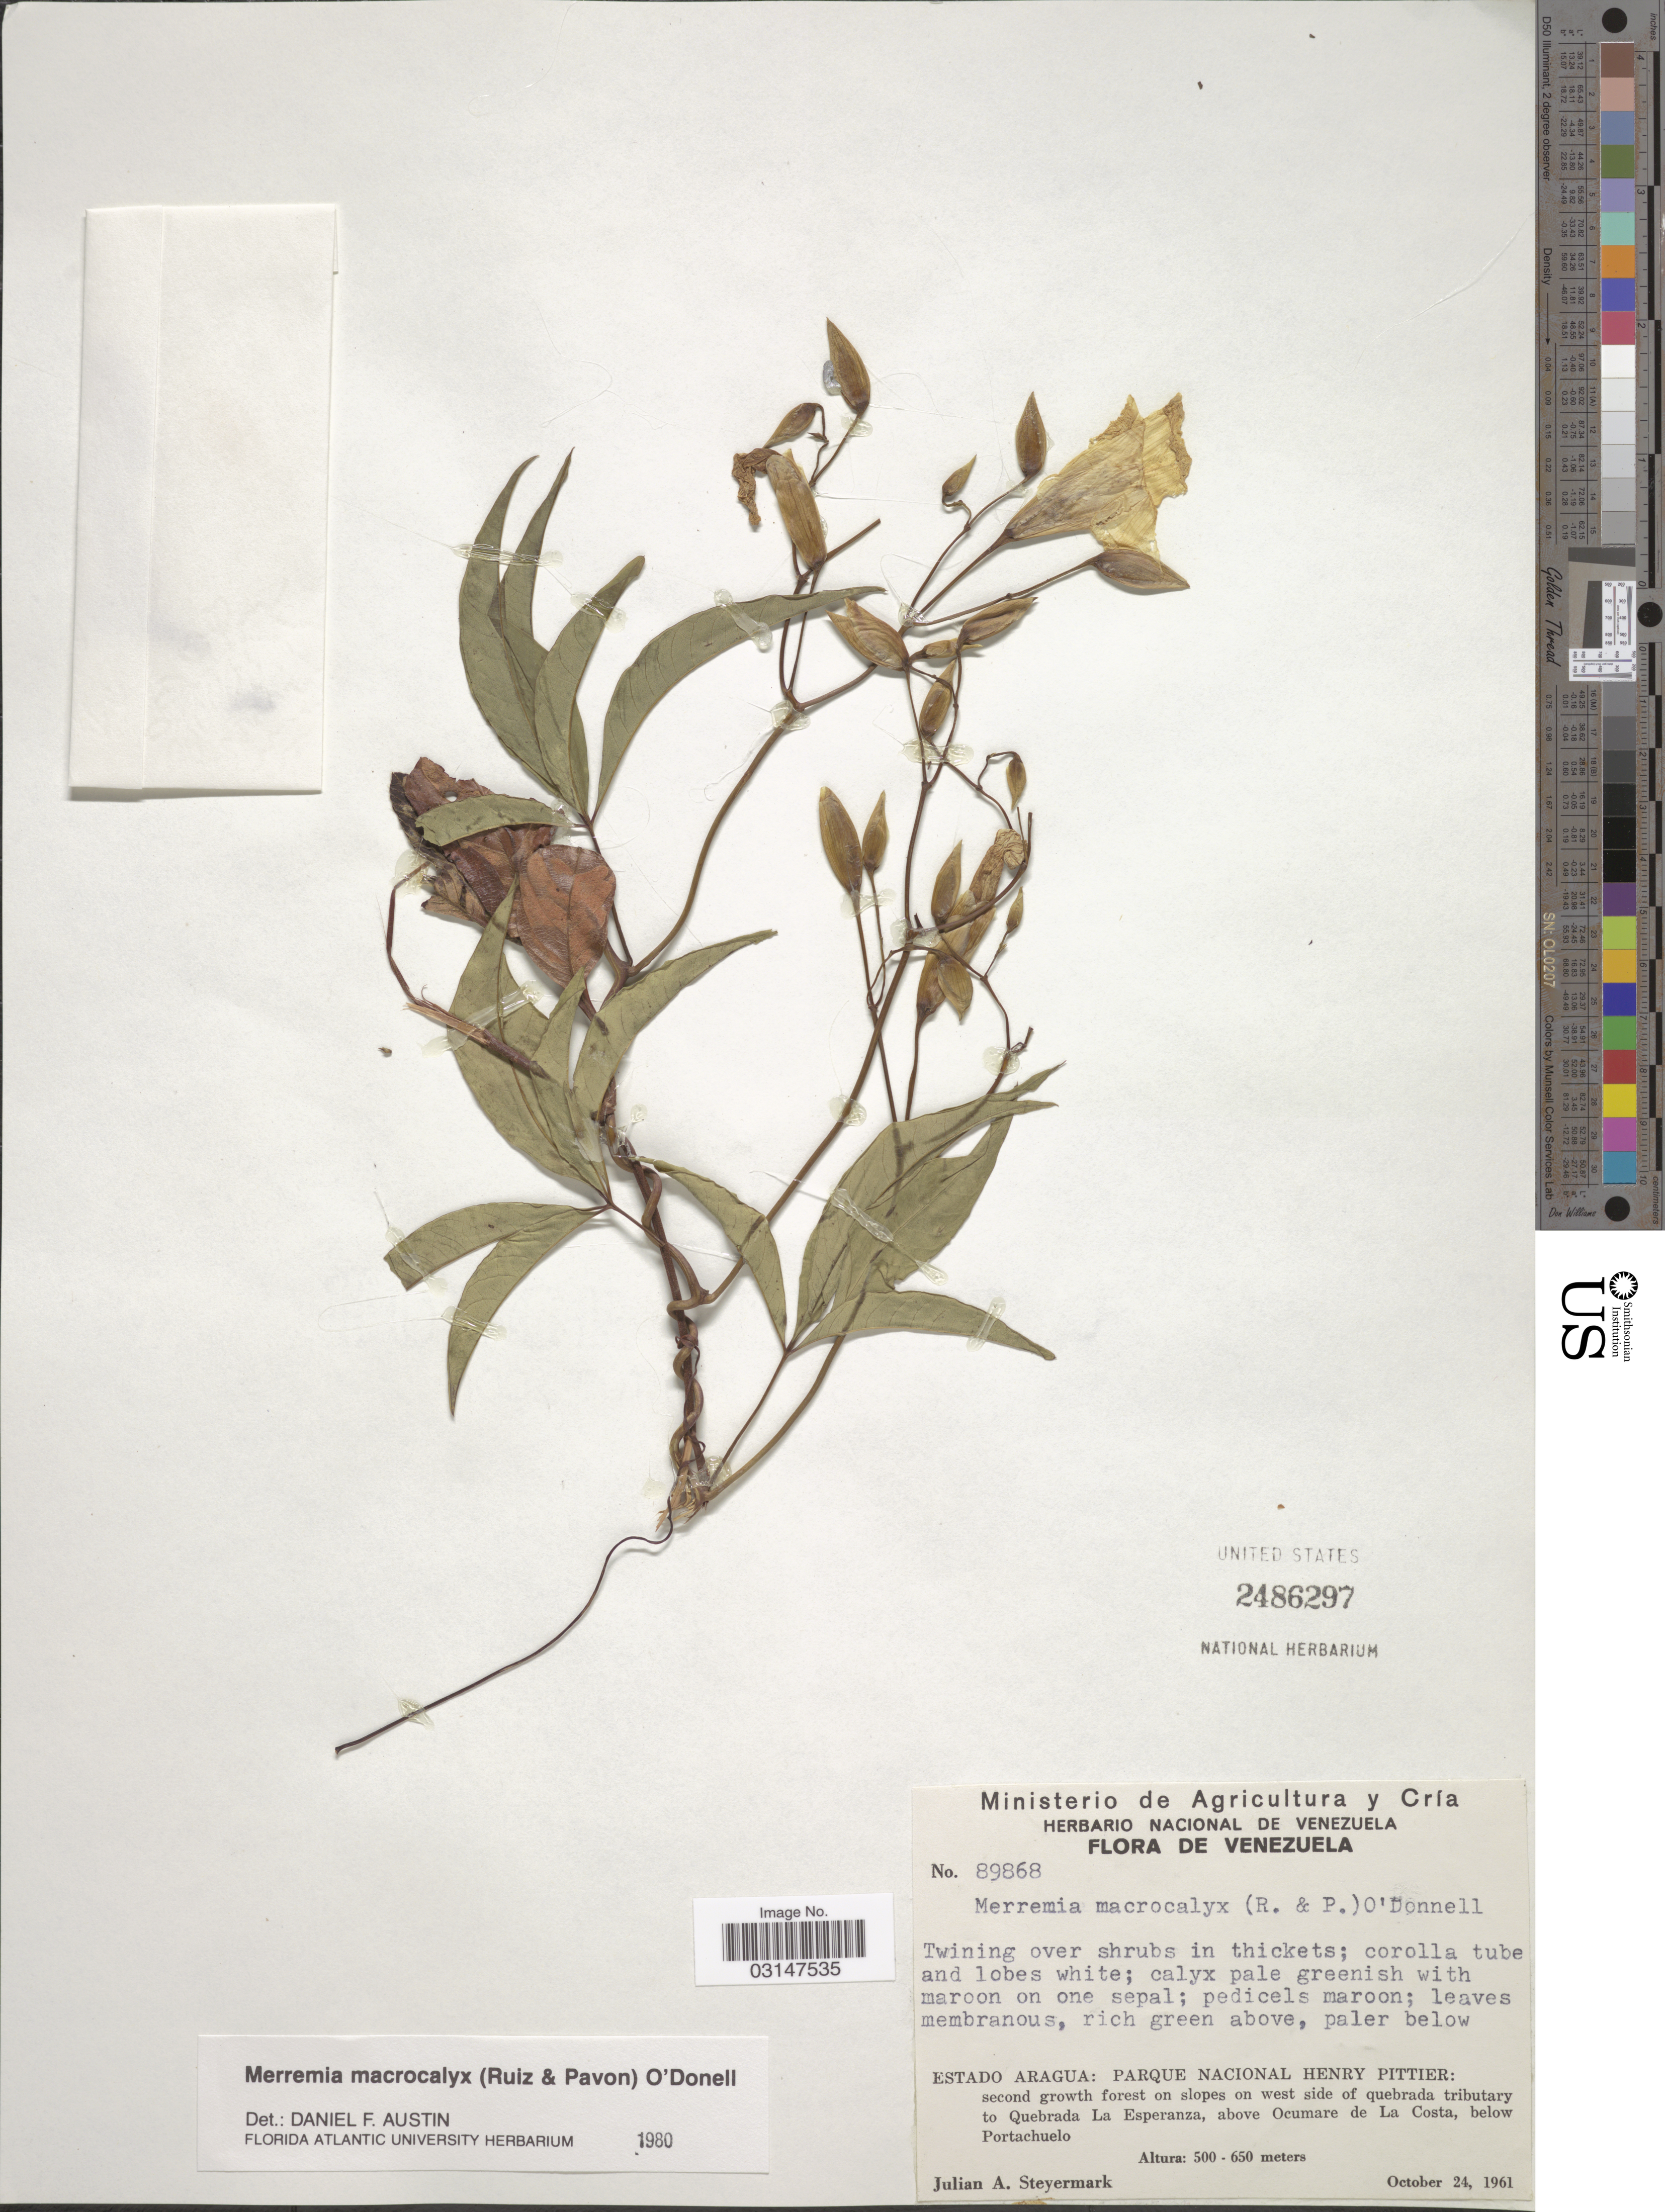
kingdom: Plantae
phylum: Tracheophyta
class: Magnoliopsida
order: Solanales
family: Convolvulaceae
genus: Distimake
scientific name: Distimake macrocalyx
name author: (Ruiz & Pav.) A. R. Simões & Staples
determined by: Strong, Mark T., (BOT), Smithsonian Institution - National Museum of Natural History (UNITED STATES)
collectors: J. Steyermark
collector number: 89868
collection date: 1961-10-24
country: Venezuela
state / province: Aragua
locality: Parque Nacional Henry Pittier: second growth forest on slopes on west side of quebrada tributary to Quebrada La Esperanza, above Ocumare de La Costa, below Portachuelo.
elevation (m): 500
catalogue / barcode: US 2486297